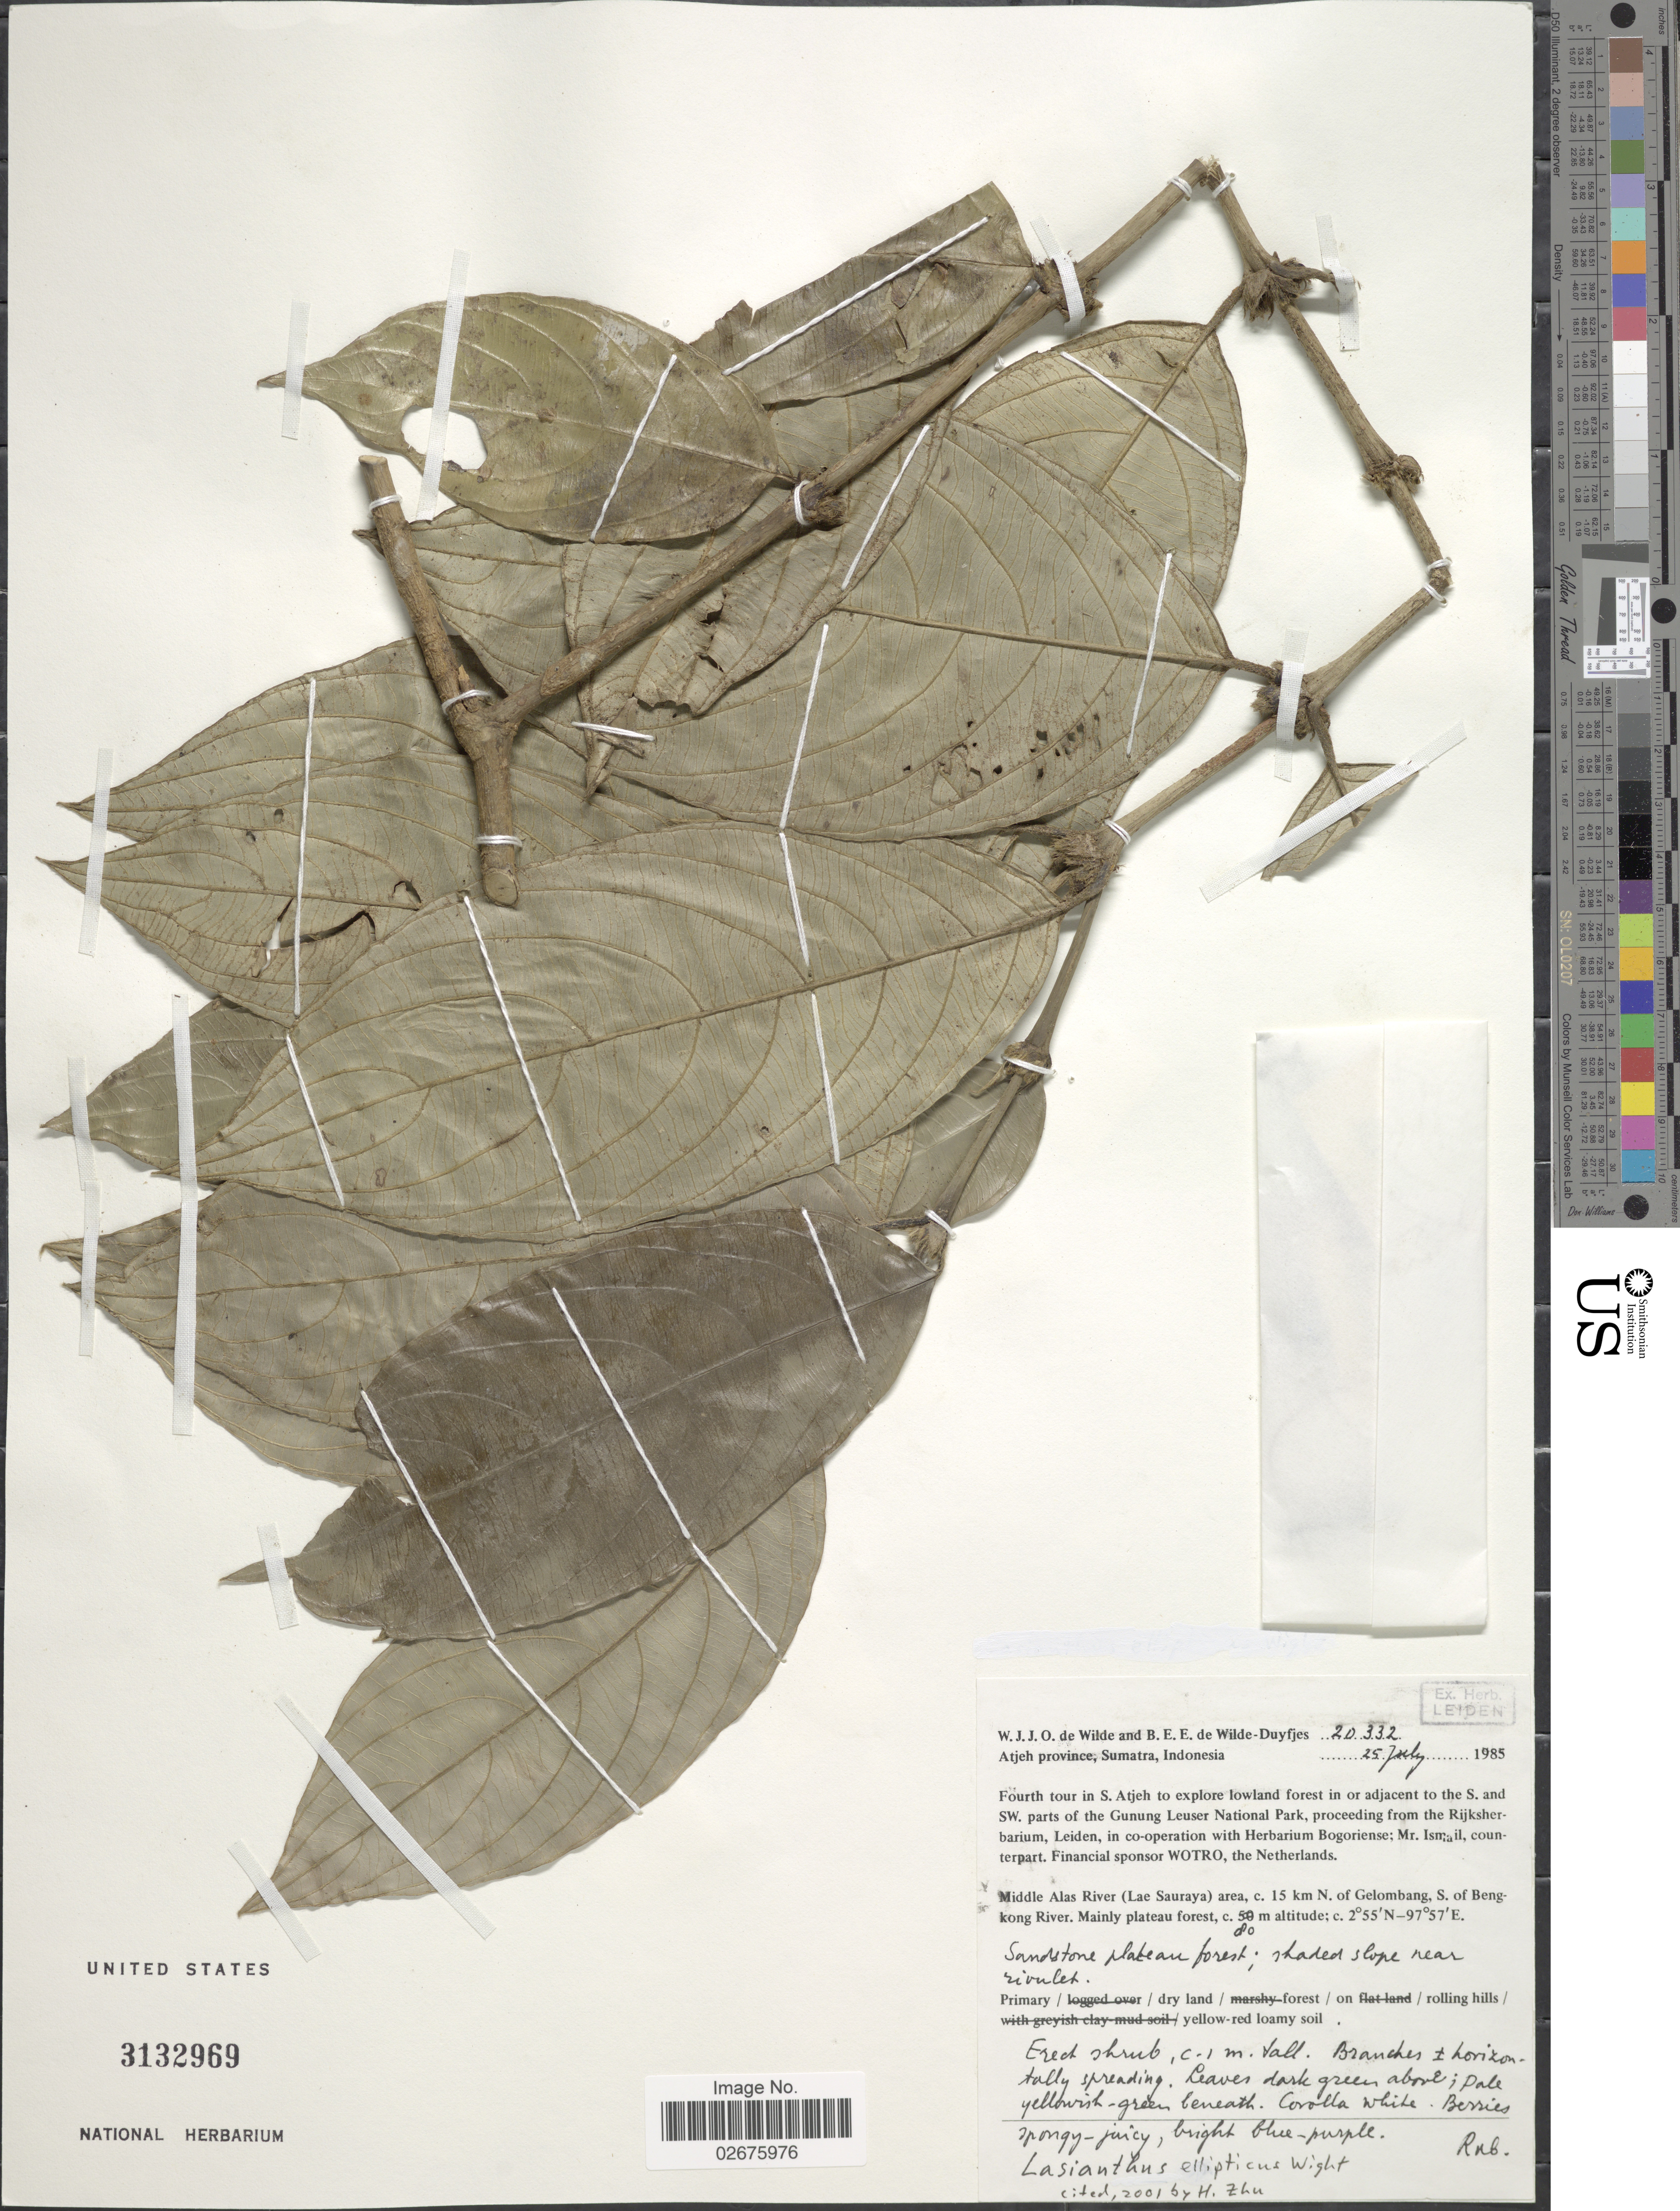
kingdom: Plantae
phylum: Tracheophyta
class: Magnoliopsida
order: Gentianales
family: Rubiaceae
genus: Lasianthus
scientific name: Lasianthus ellipticus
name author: Wight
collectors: W. J. de Wilde & B. E. de Wilde-Duyfjes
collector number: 20332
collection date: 1985-07-25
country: Indonesia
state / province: Sumatra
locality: Atjeh province, Middle Alas River (Lae Sauraya) area, c. 15 km N of Gelombang S. of Bengkong River. Mainly plateau forest, Sandstone plateau forest; shaded slope near rivulet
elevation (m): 80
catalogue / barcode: US 3132969